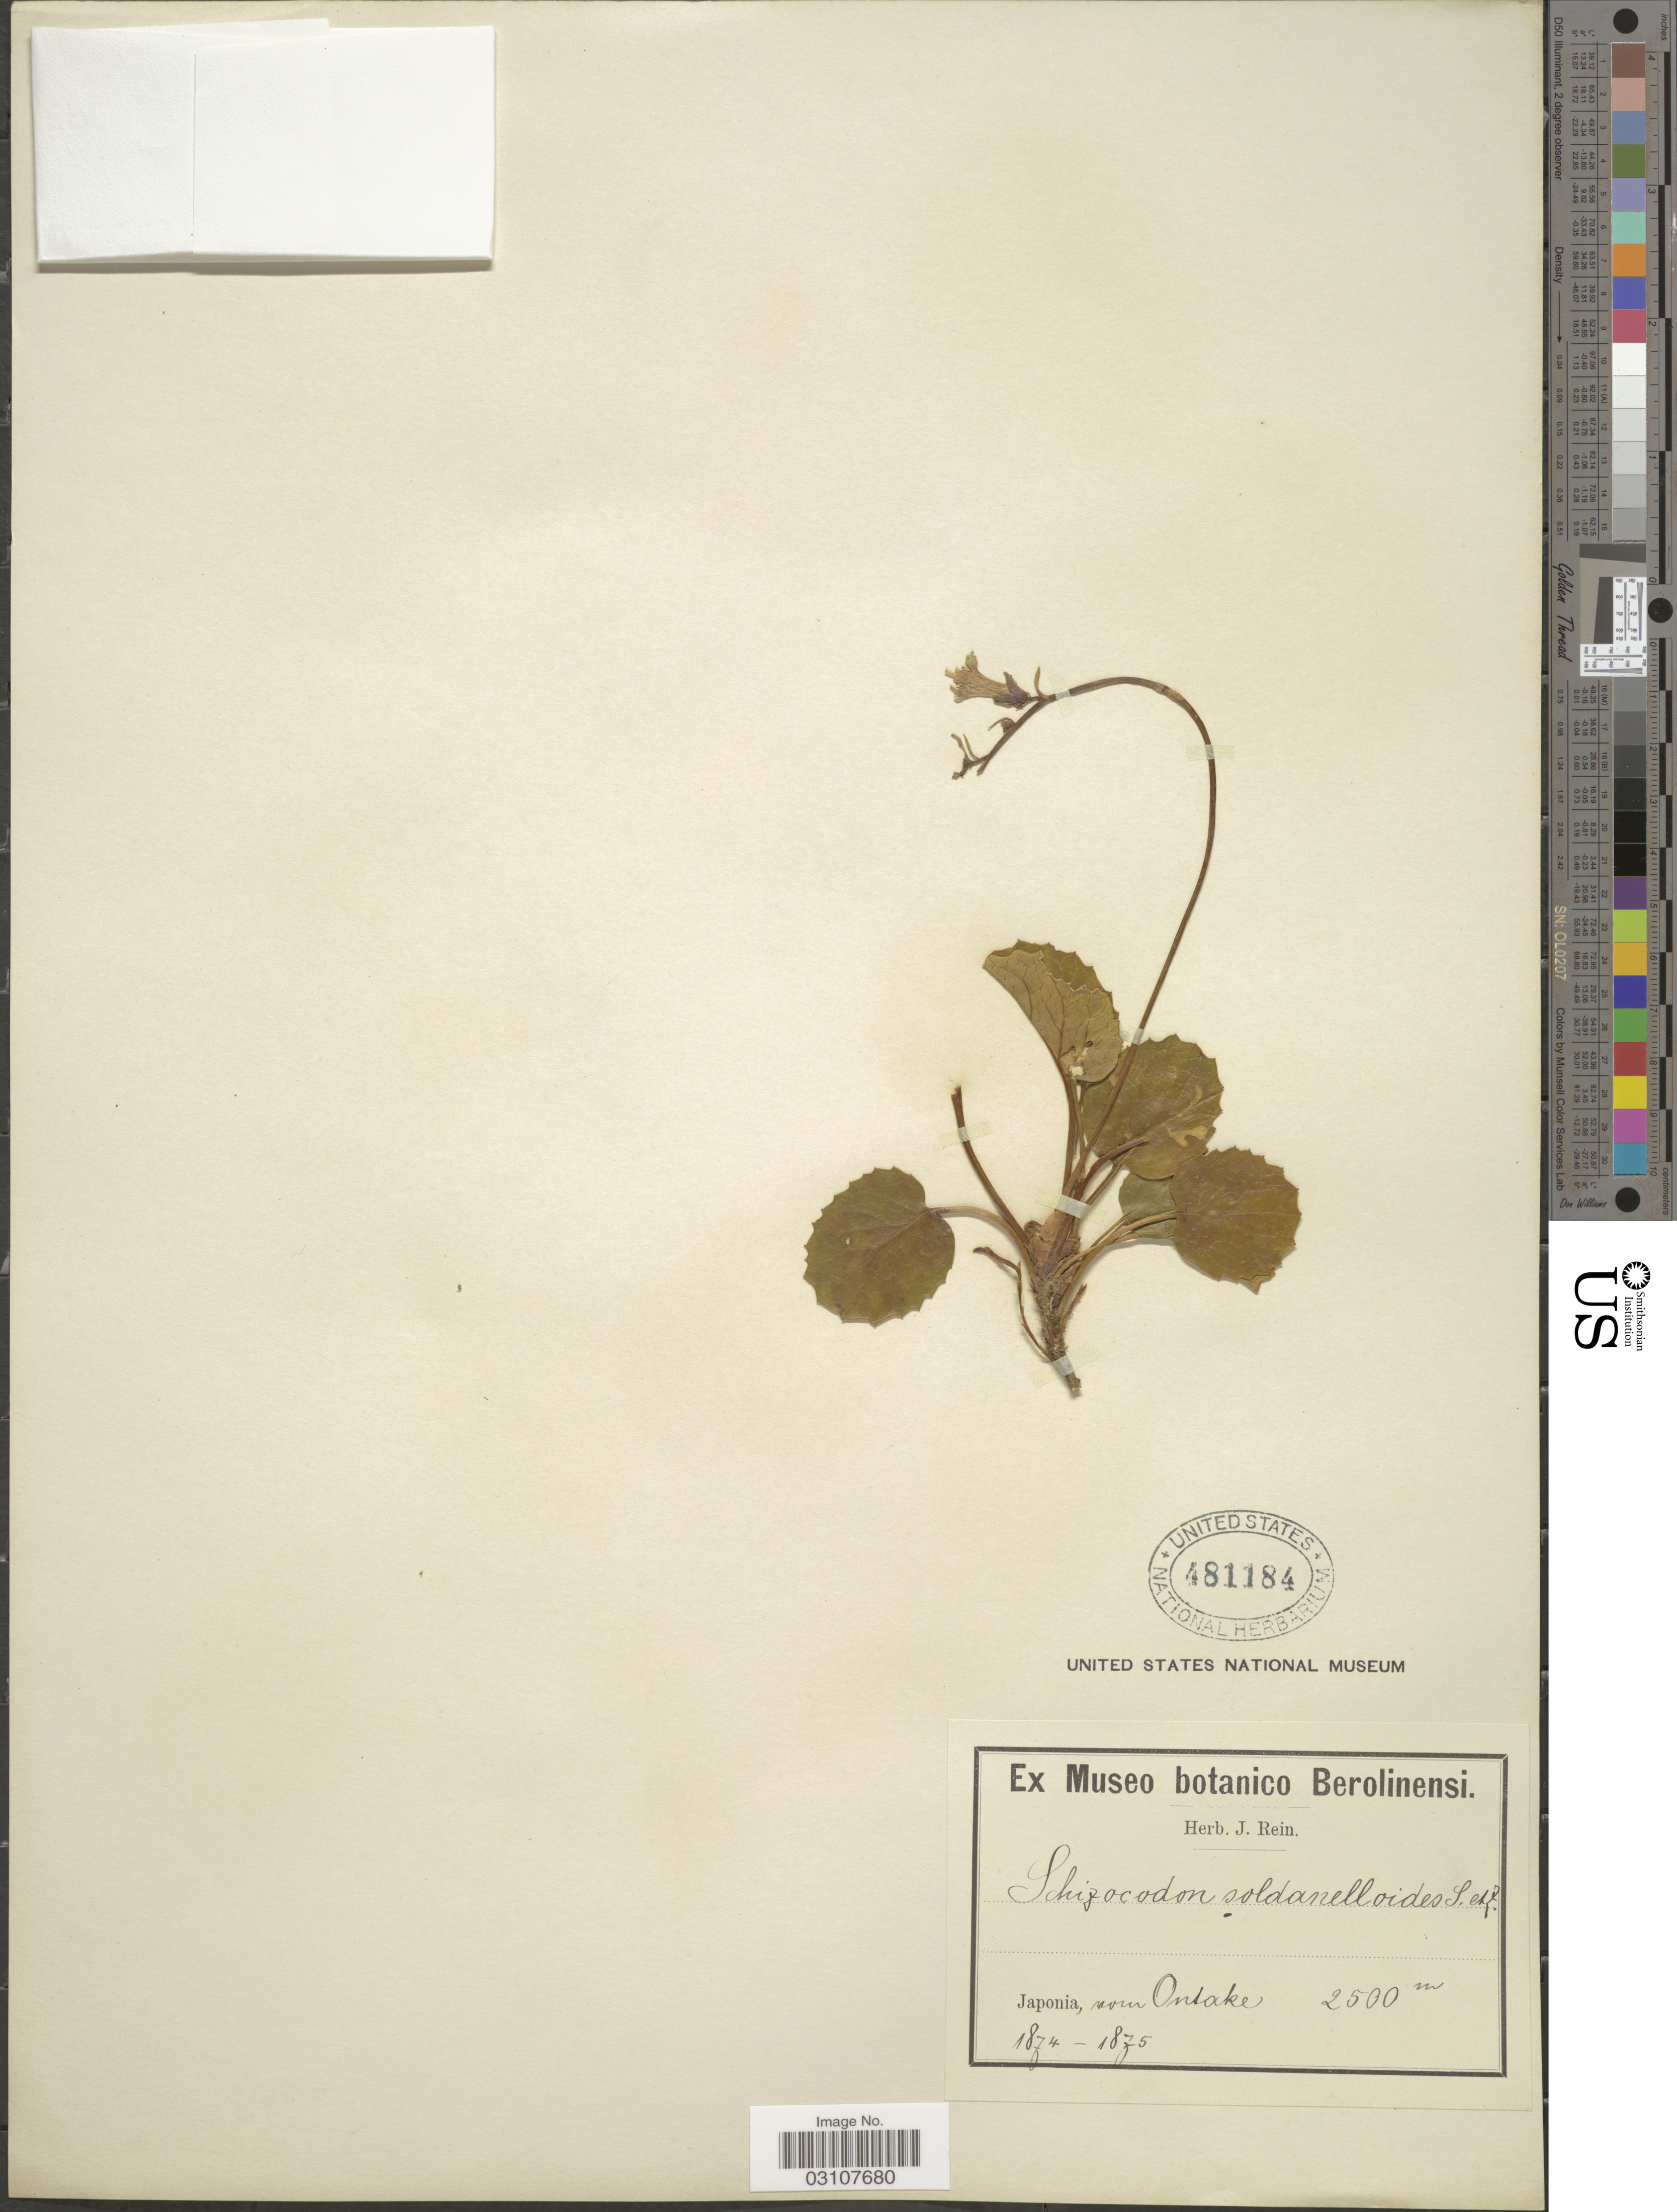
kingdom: Plantae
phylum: Tracheophyta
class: Magnoliopsida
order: Ericales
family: Diapensiaceae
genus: Shortia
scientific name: Shortia soldanelloides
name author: (Siebold & Zucc.) Makino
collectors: ex herb. J. Rein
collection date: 1874/1875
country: Japan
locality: near Ontake.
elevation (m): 2500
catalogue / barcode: US 481184